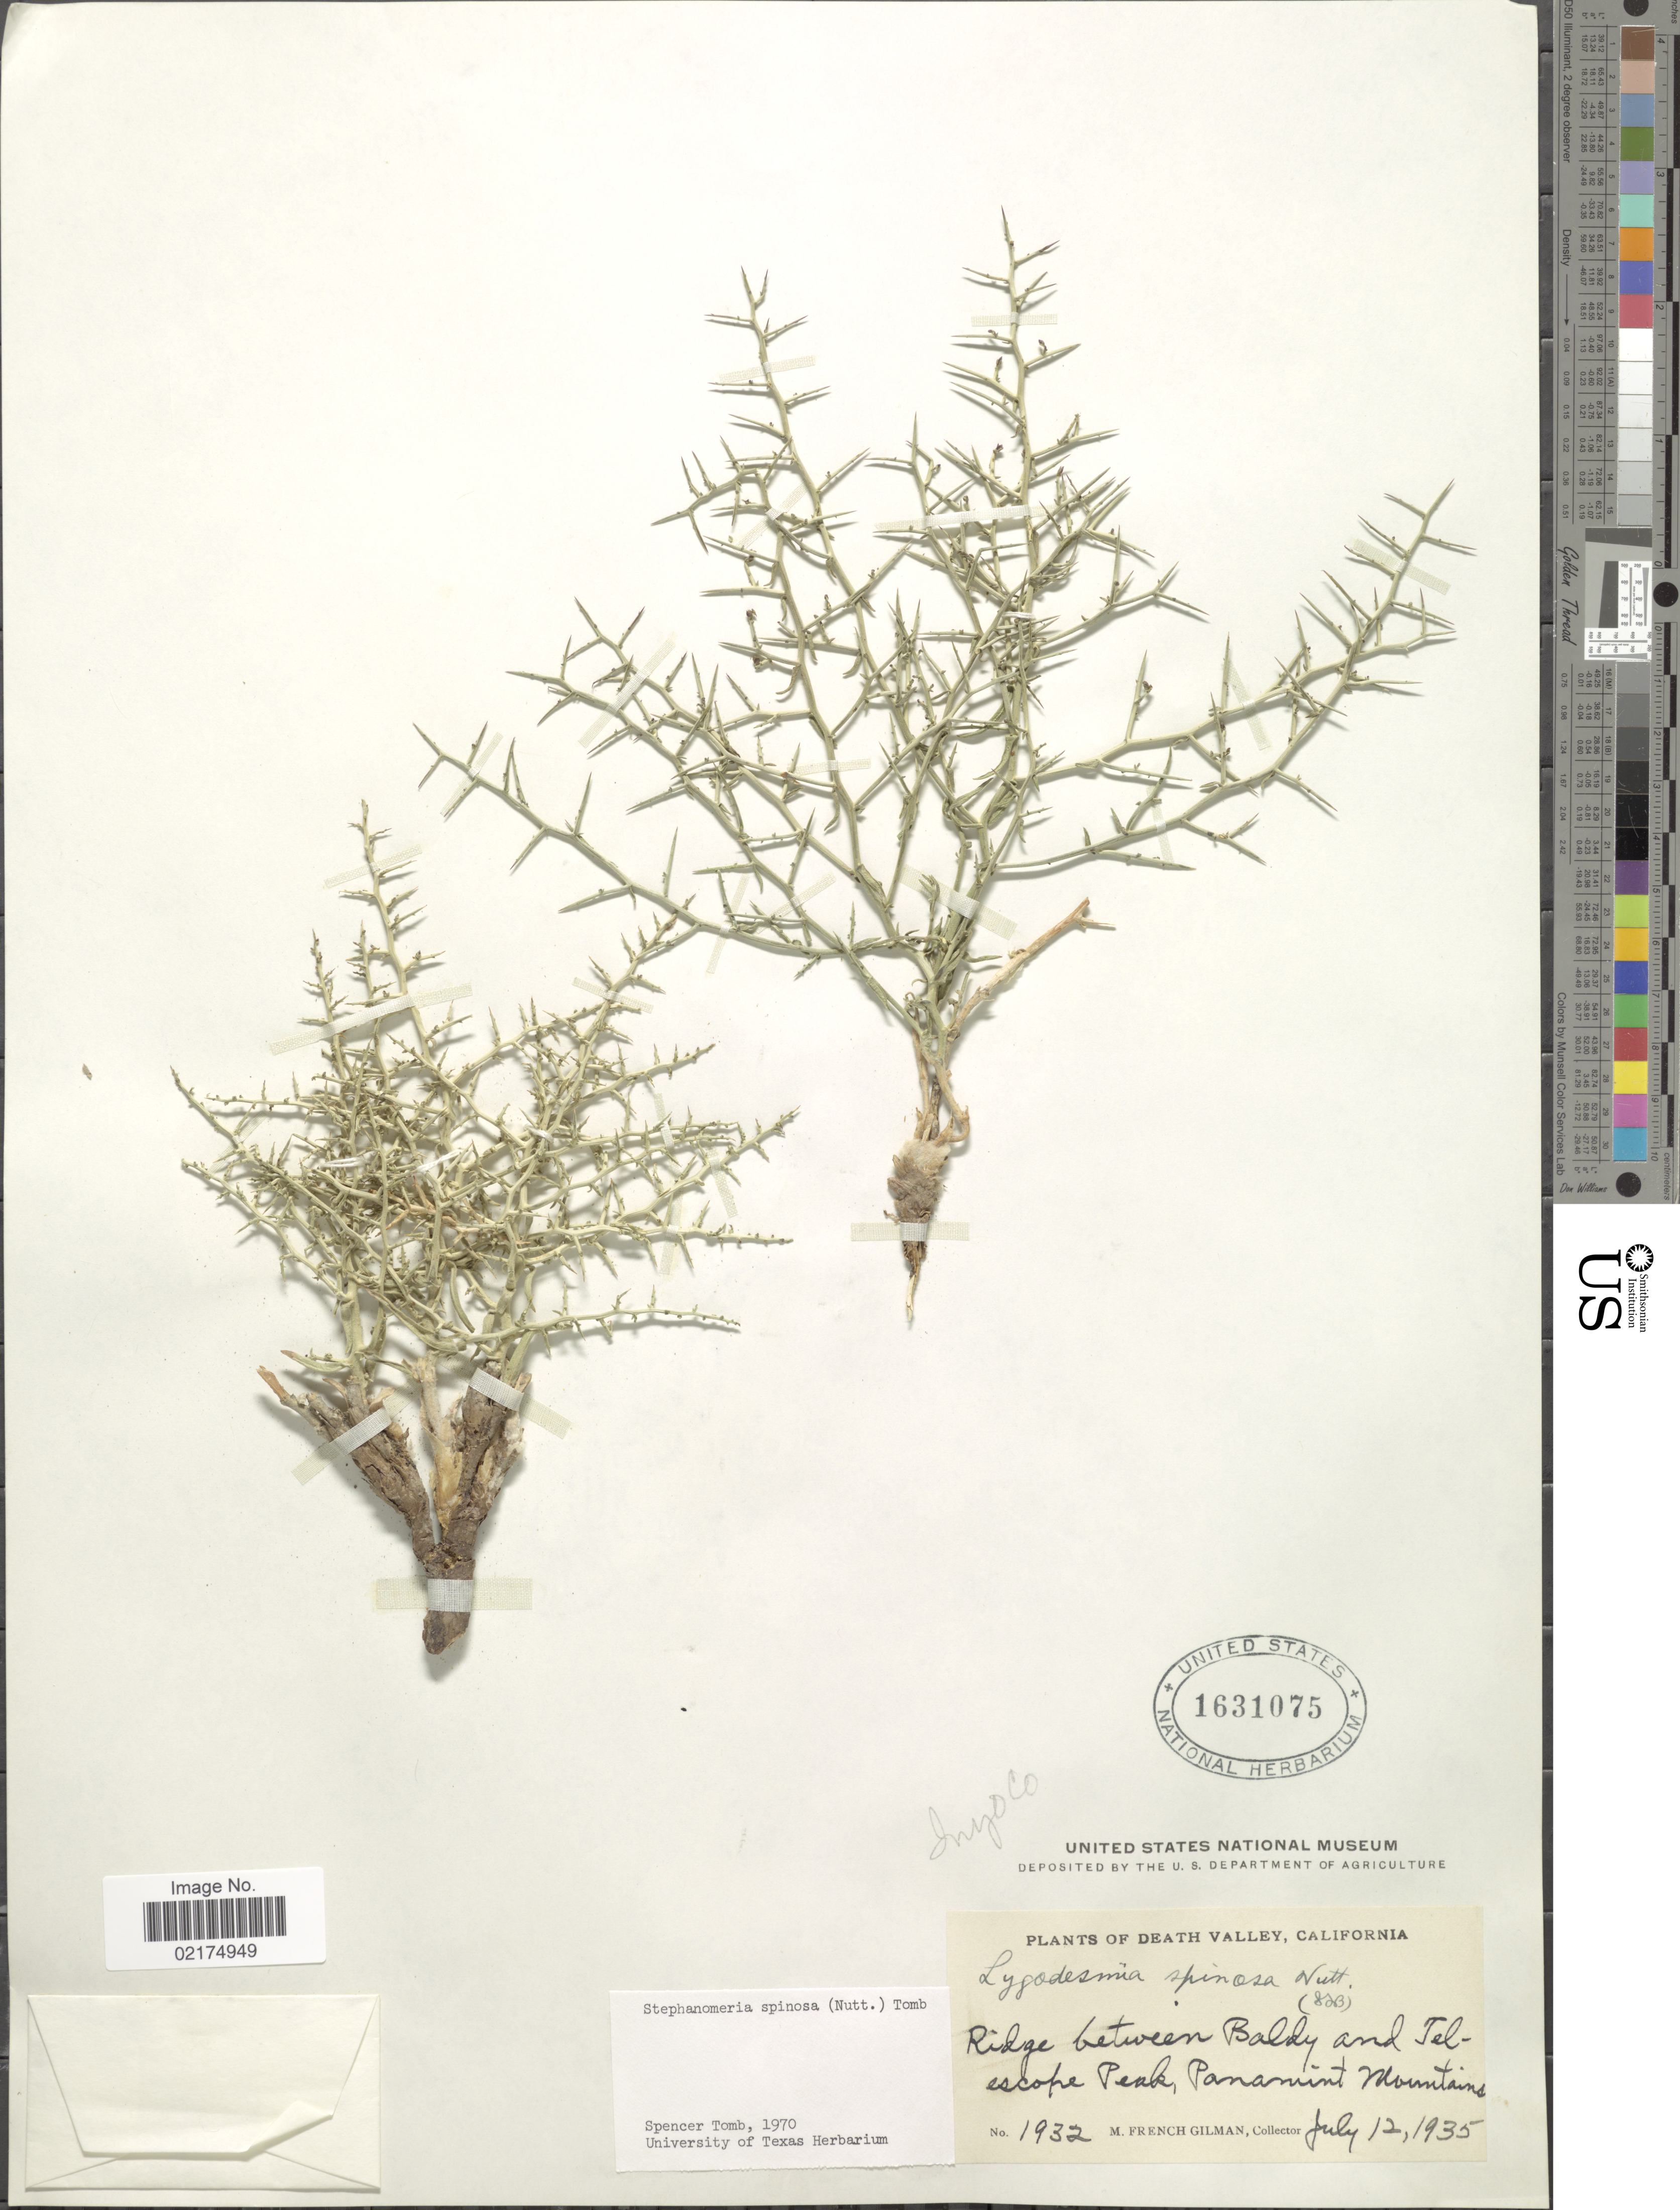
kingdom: Plantae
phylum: Tracheophyta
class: Magnoliopsida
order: Asterales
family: Asteraceae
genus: Pleiacanthus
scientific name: Pleiacanthus spinosus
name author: (Nutt.) Rydb.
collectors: M. F. Gilman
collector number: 1932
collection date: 1935-07-12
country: United States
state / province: California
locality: Death Valley, Ridge between Baldy and Telescope Peak, Panamint Mountains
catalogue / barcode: US 1631075